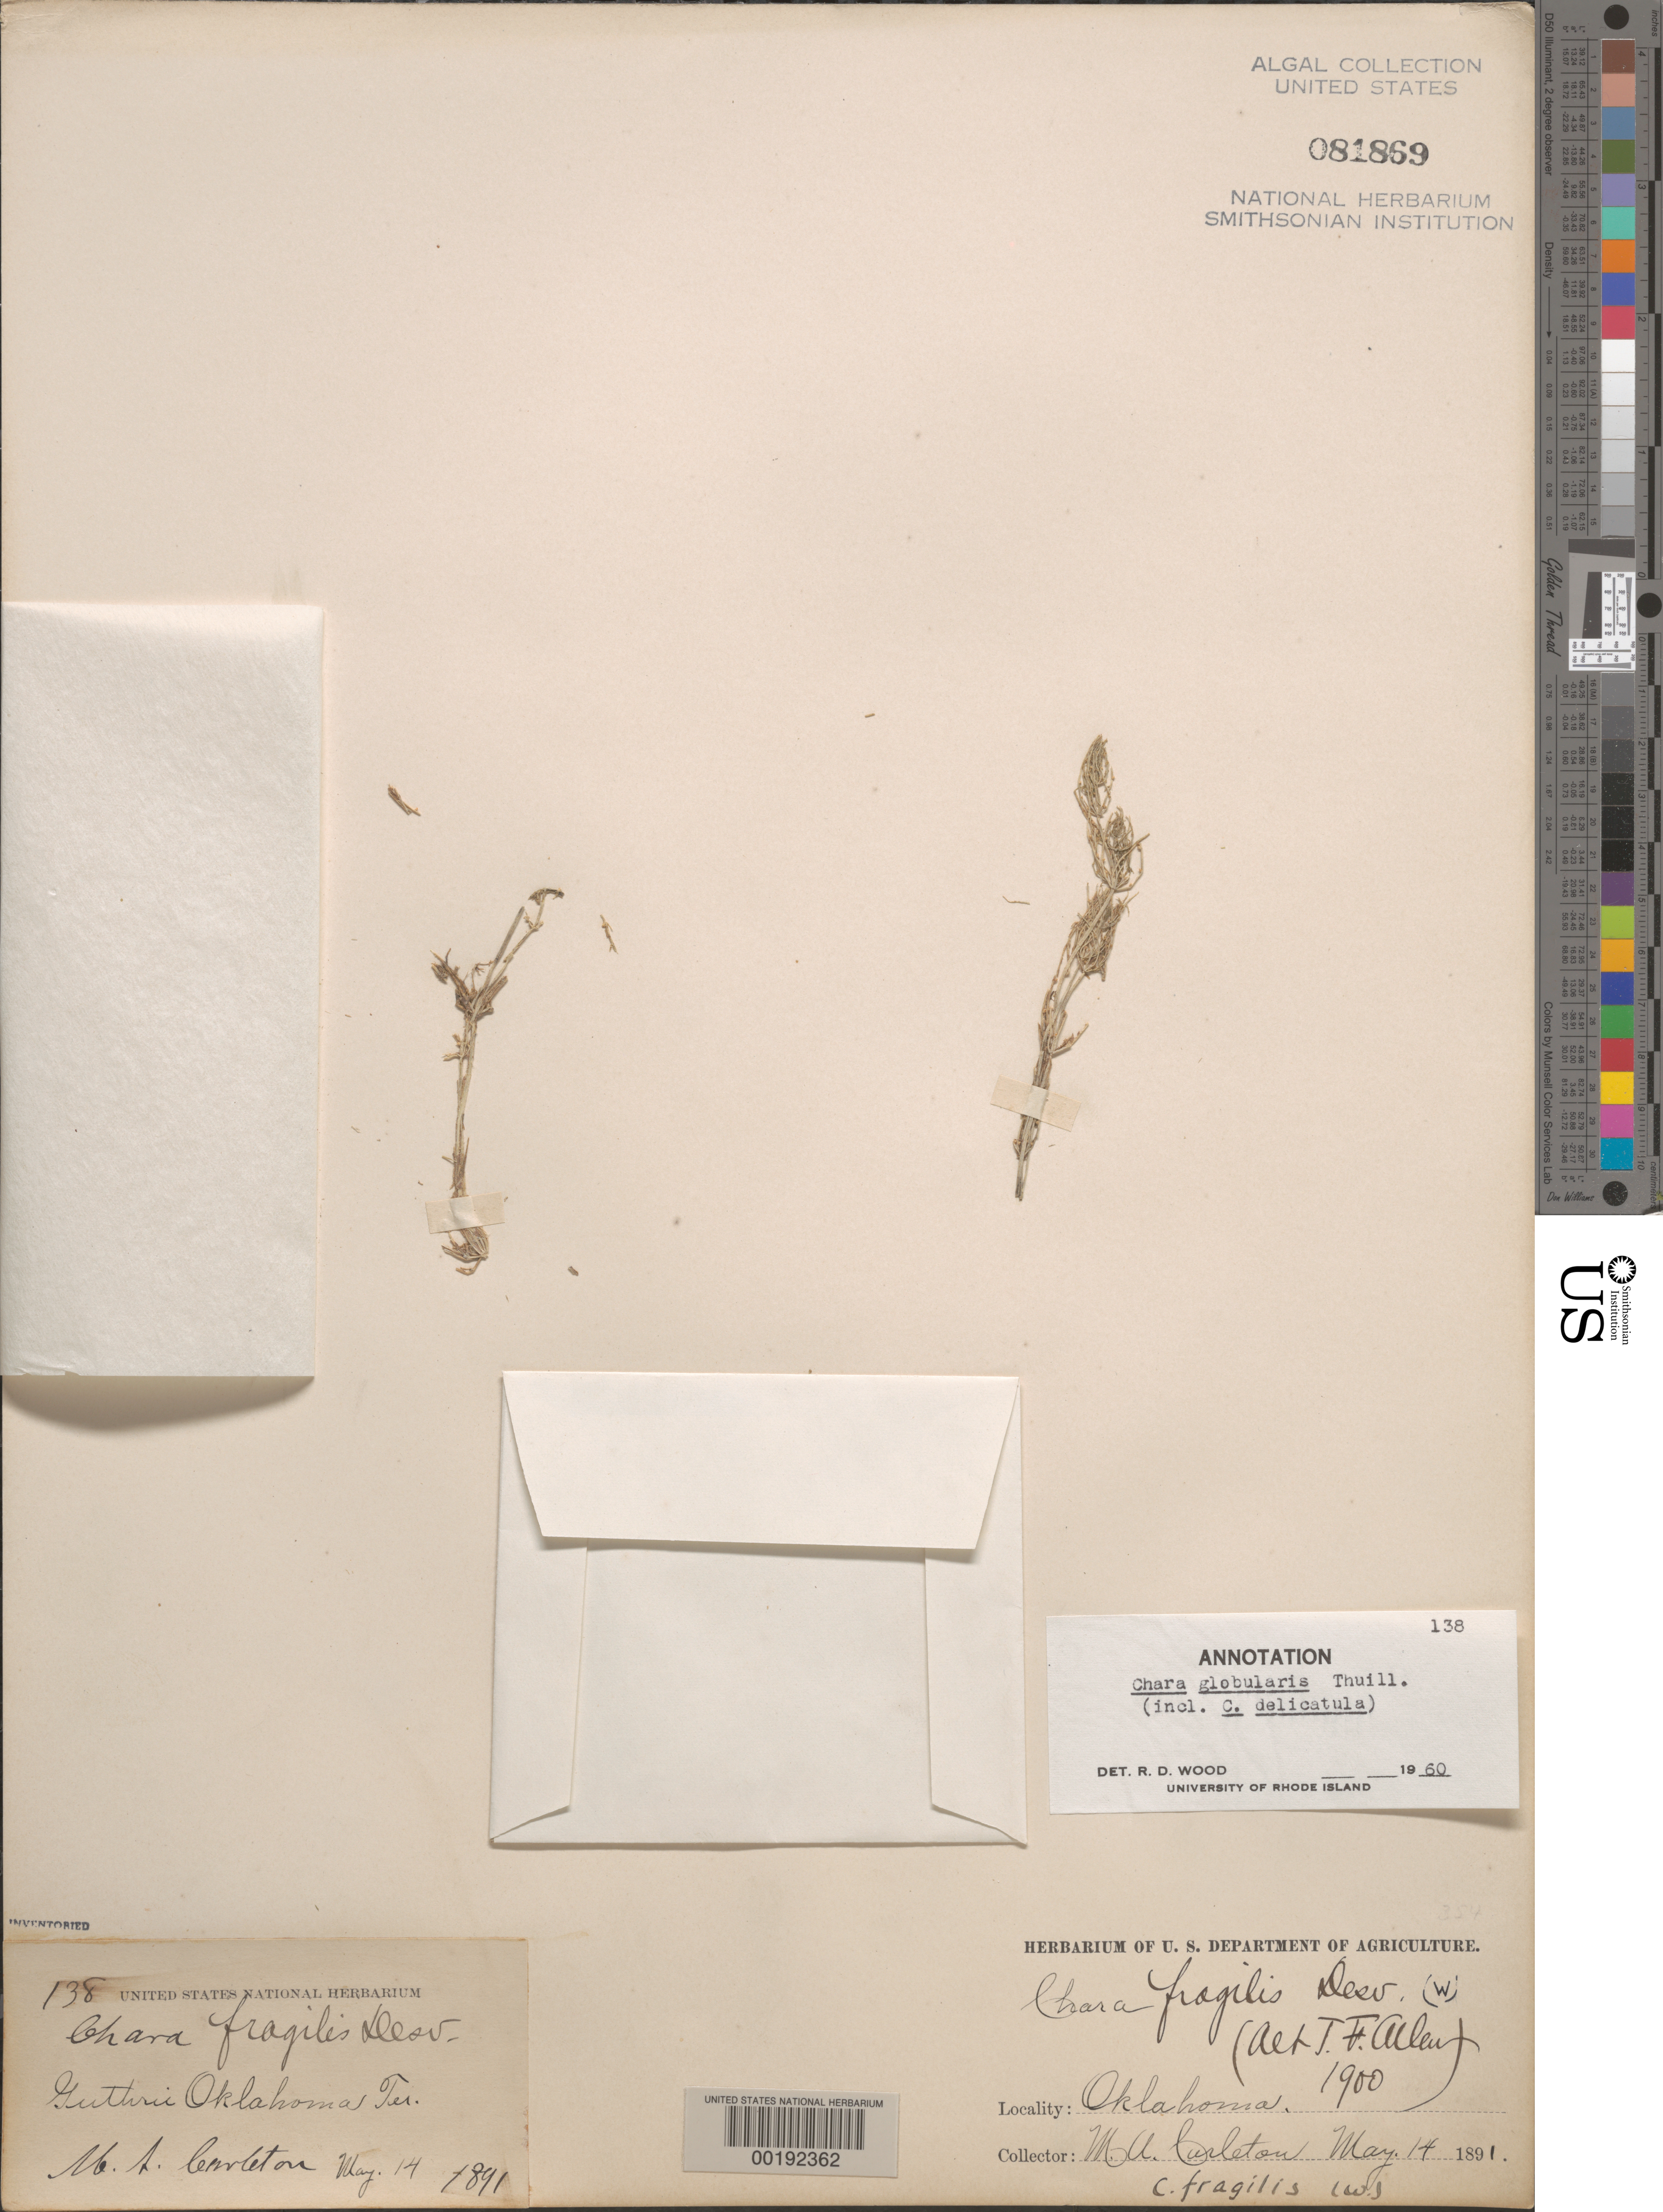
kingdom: Plantae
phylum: Charophyta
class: Charophyceae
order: Charales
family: Characeae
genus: Chara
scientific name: Chara globularis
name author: Thuiller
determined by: Wood, R. D.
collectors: M. A. Carleton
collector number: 138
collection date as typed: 14 May 1891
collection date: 1891-05-14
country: United States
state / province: Oklahoma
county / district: Logan County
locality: Guthrie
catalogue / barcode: US 81869